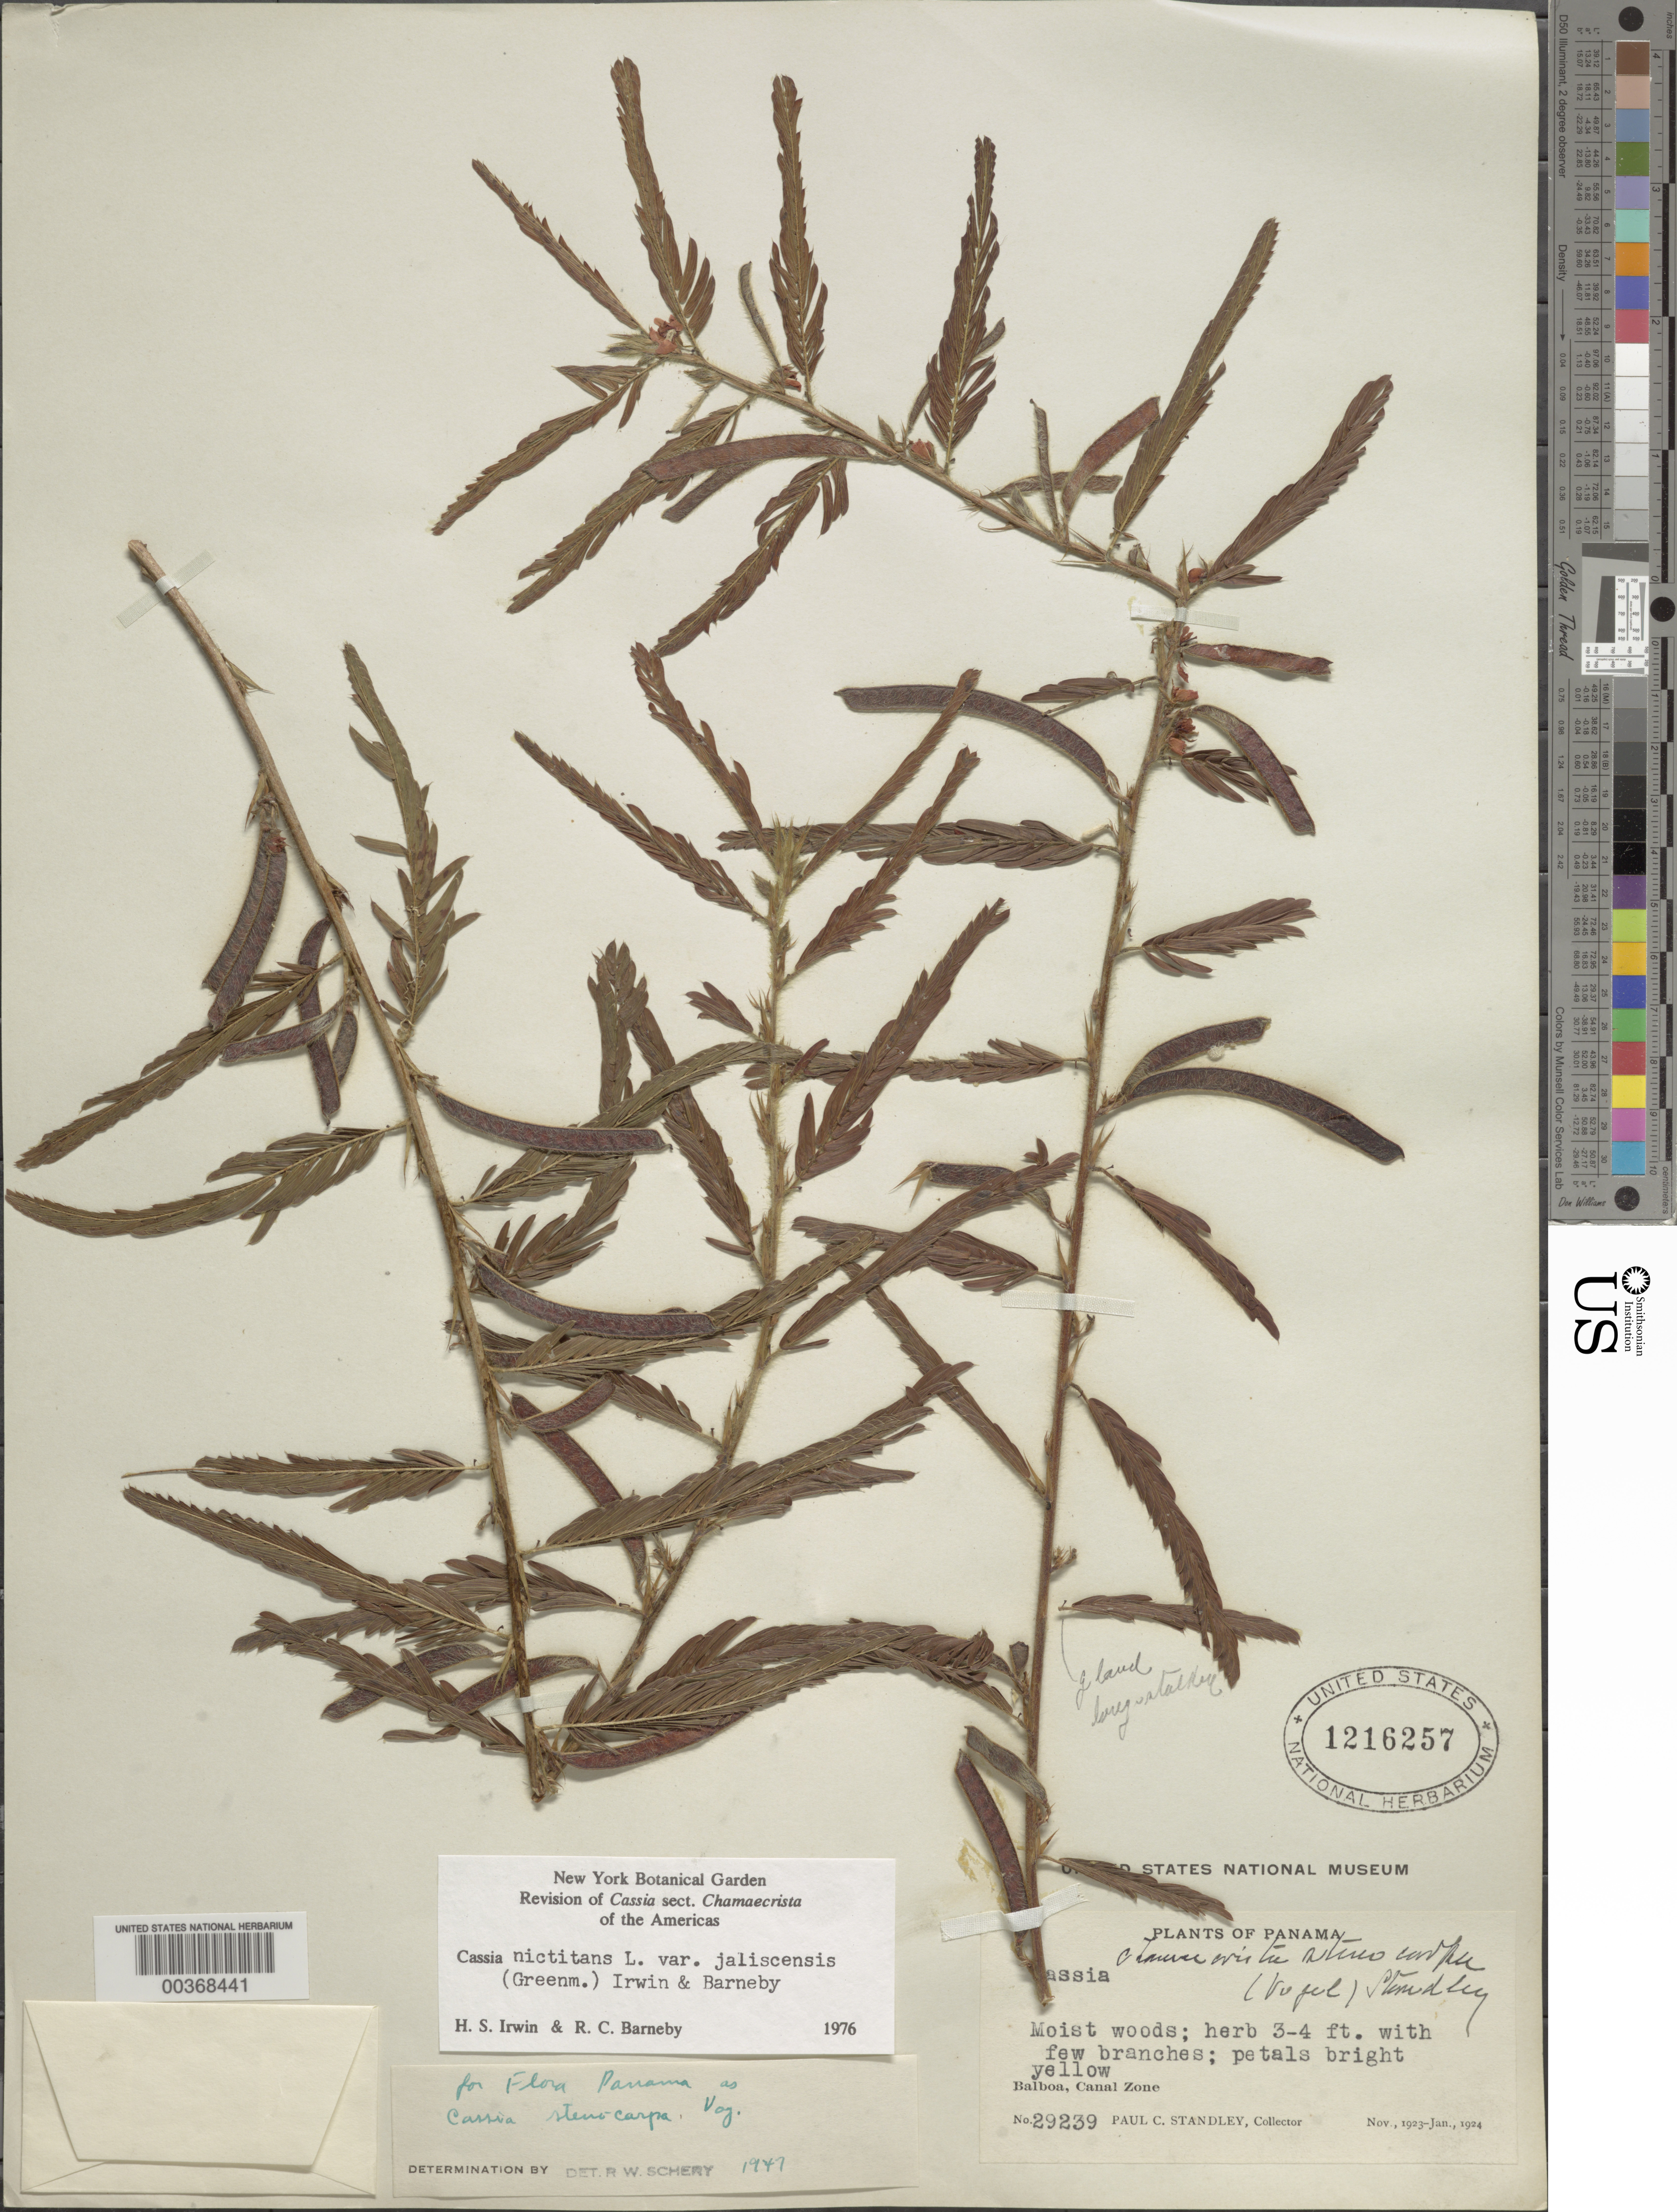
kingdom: Plantae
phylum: Tracheophyta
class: Magnoliopsida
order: Fabales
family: Fabaceae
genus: Chamaecrista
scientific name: Chamaecrista nictitans var. jaliscensis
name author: (Greenm.) H.S. Irwin & Barneby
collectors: P. C. Standley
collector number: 29239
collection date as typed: Nov 1923 to -- Jan 1924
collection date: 1923-11/1924-01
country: Panama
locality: Balboa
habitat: Moist woods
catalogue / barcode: US 1216257